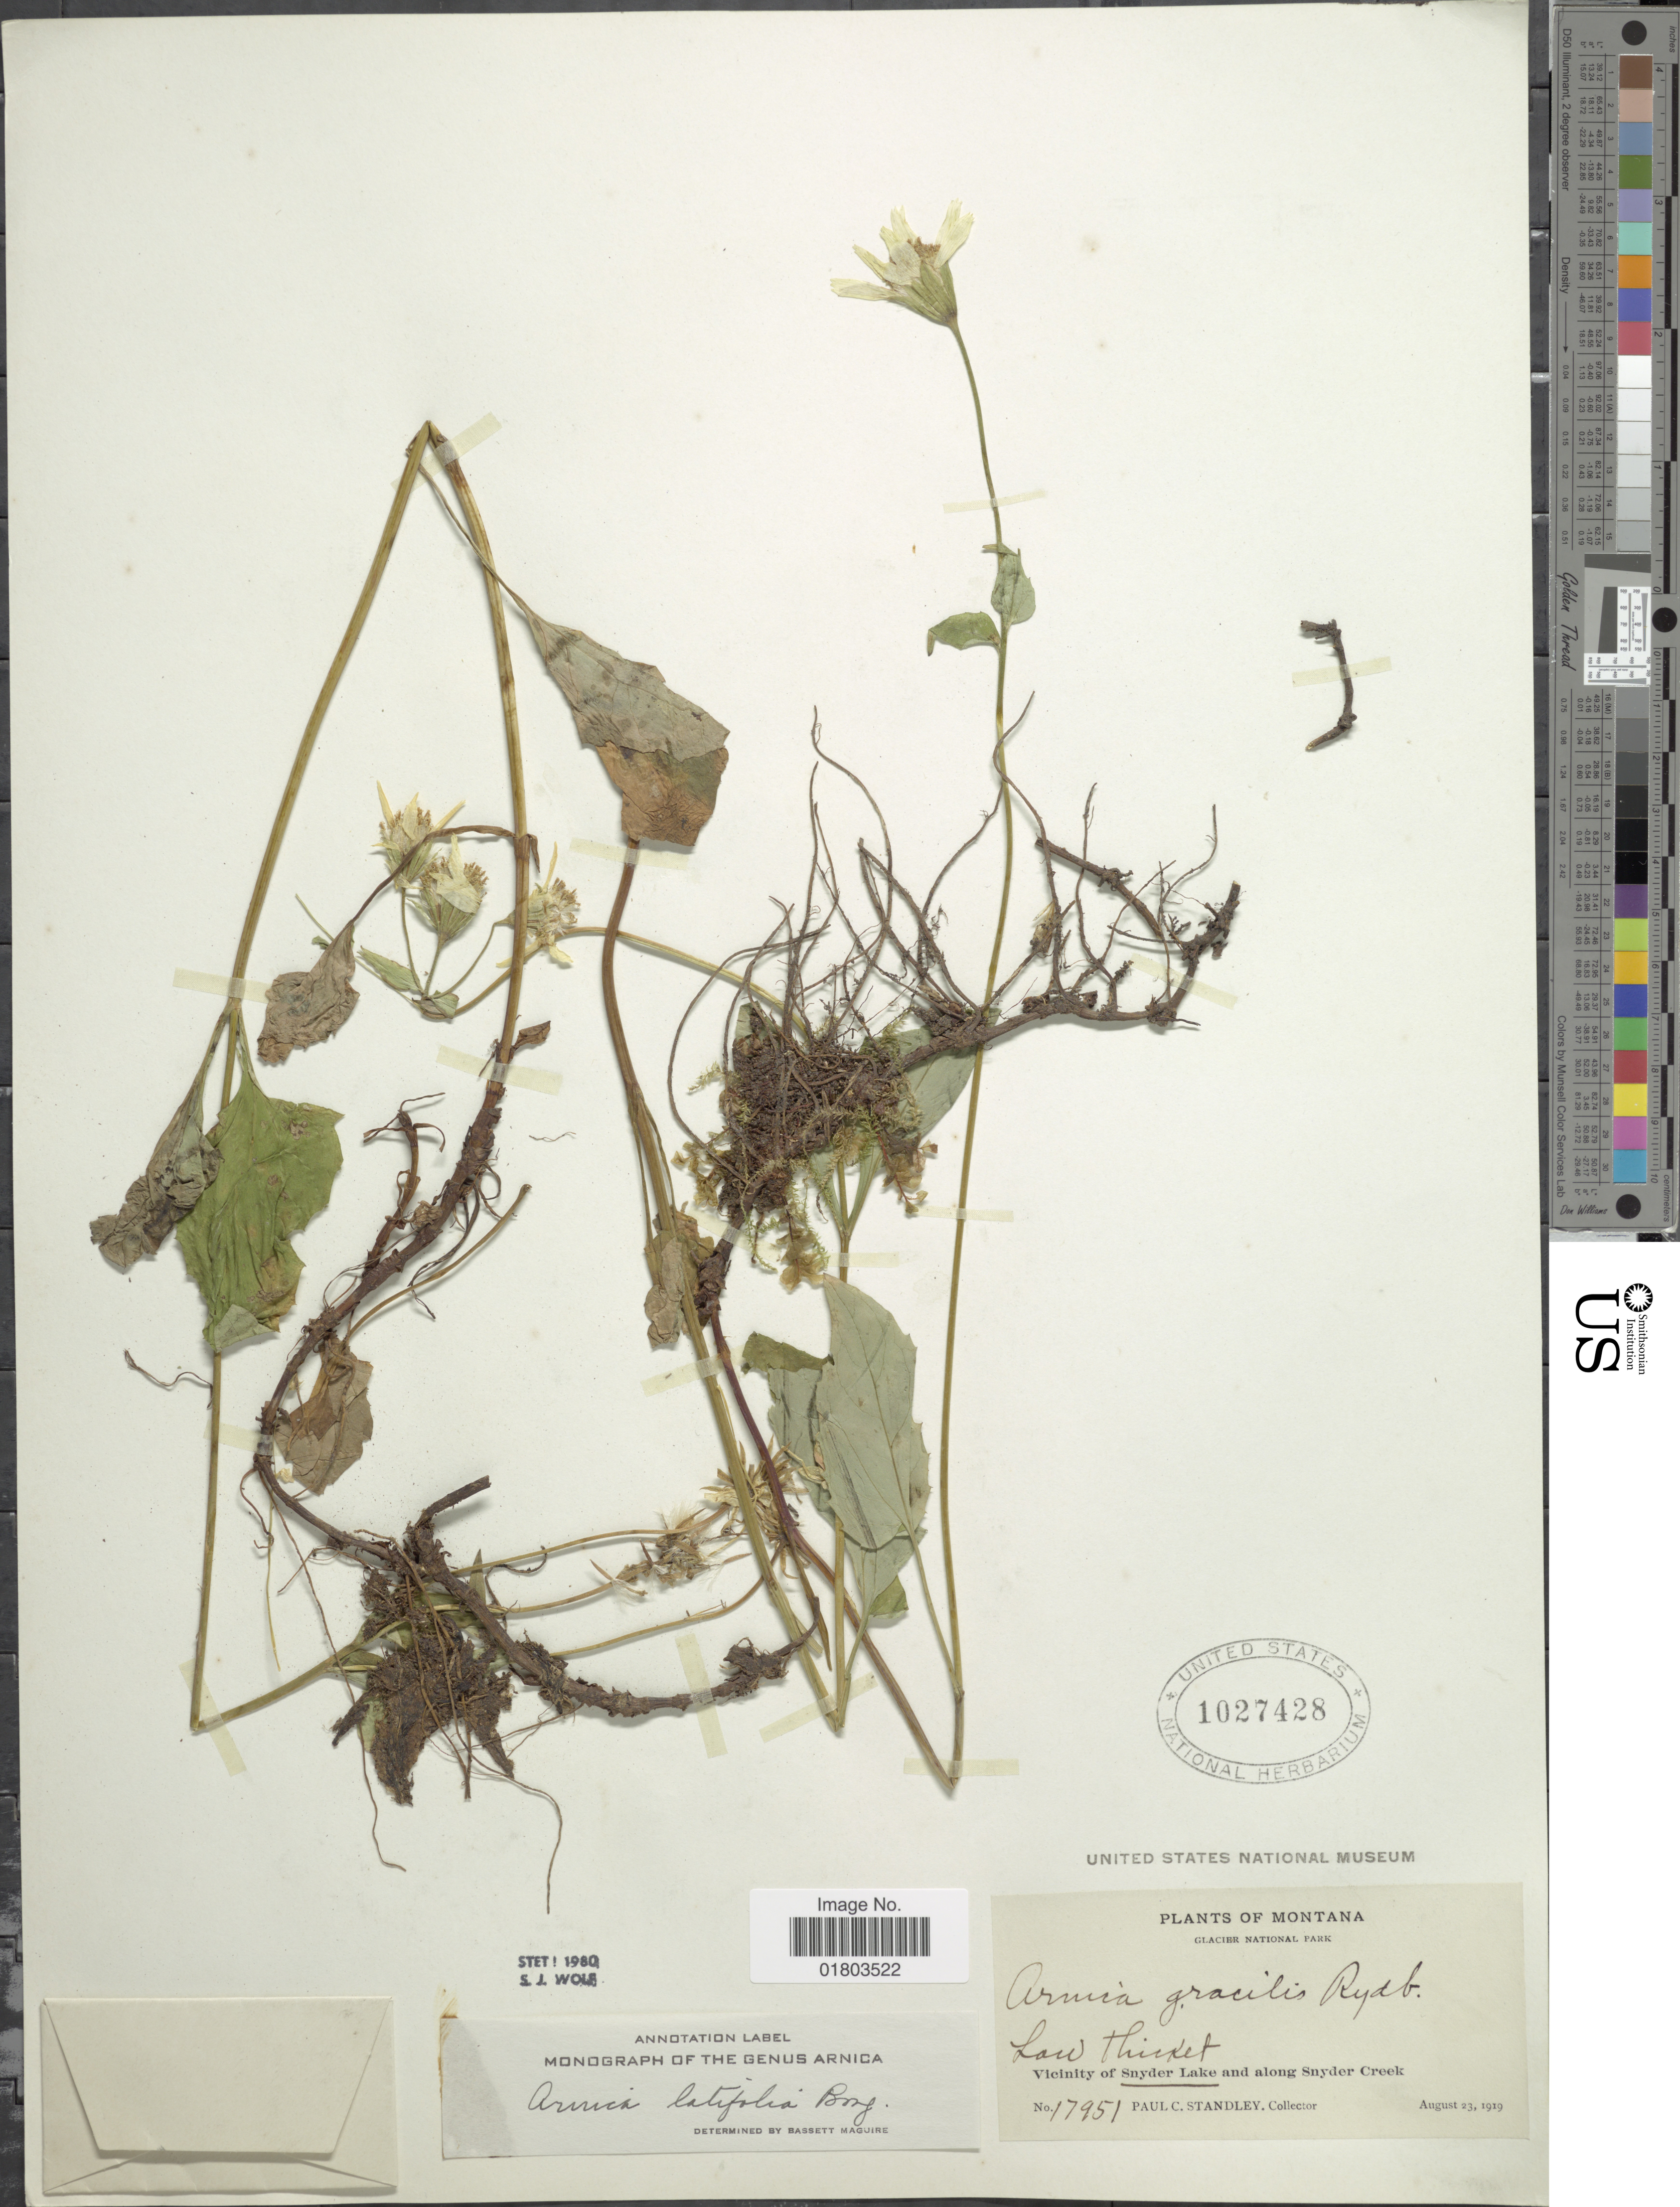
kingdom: Plantae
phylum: Tracheophyta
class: Magnoliopsida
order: Asterales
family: Asteraceae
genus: Arnica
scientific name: Arnica latifolia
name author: Bong.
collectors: P. C. Standley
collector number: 17951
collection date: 1919-08-23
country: United States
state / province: Montana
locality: Glacier National Park, Low thicket, Vicinity of Snyder Lake and along Snyder Creek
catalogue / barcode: US 1027428